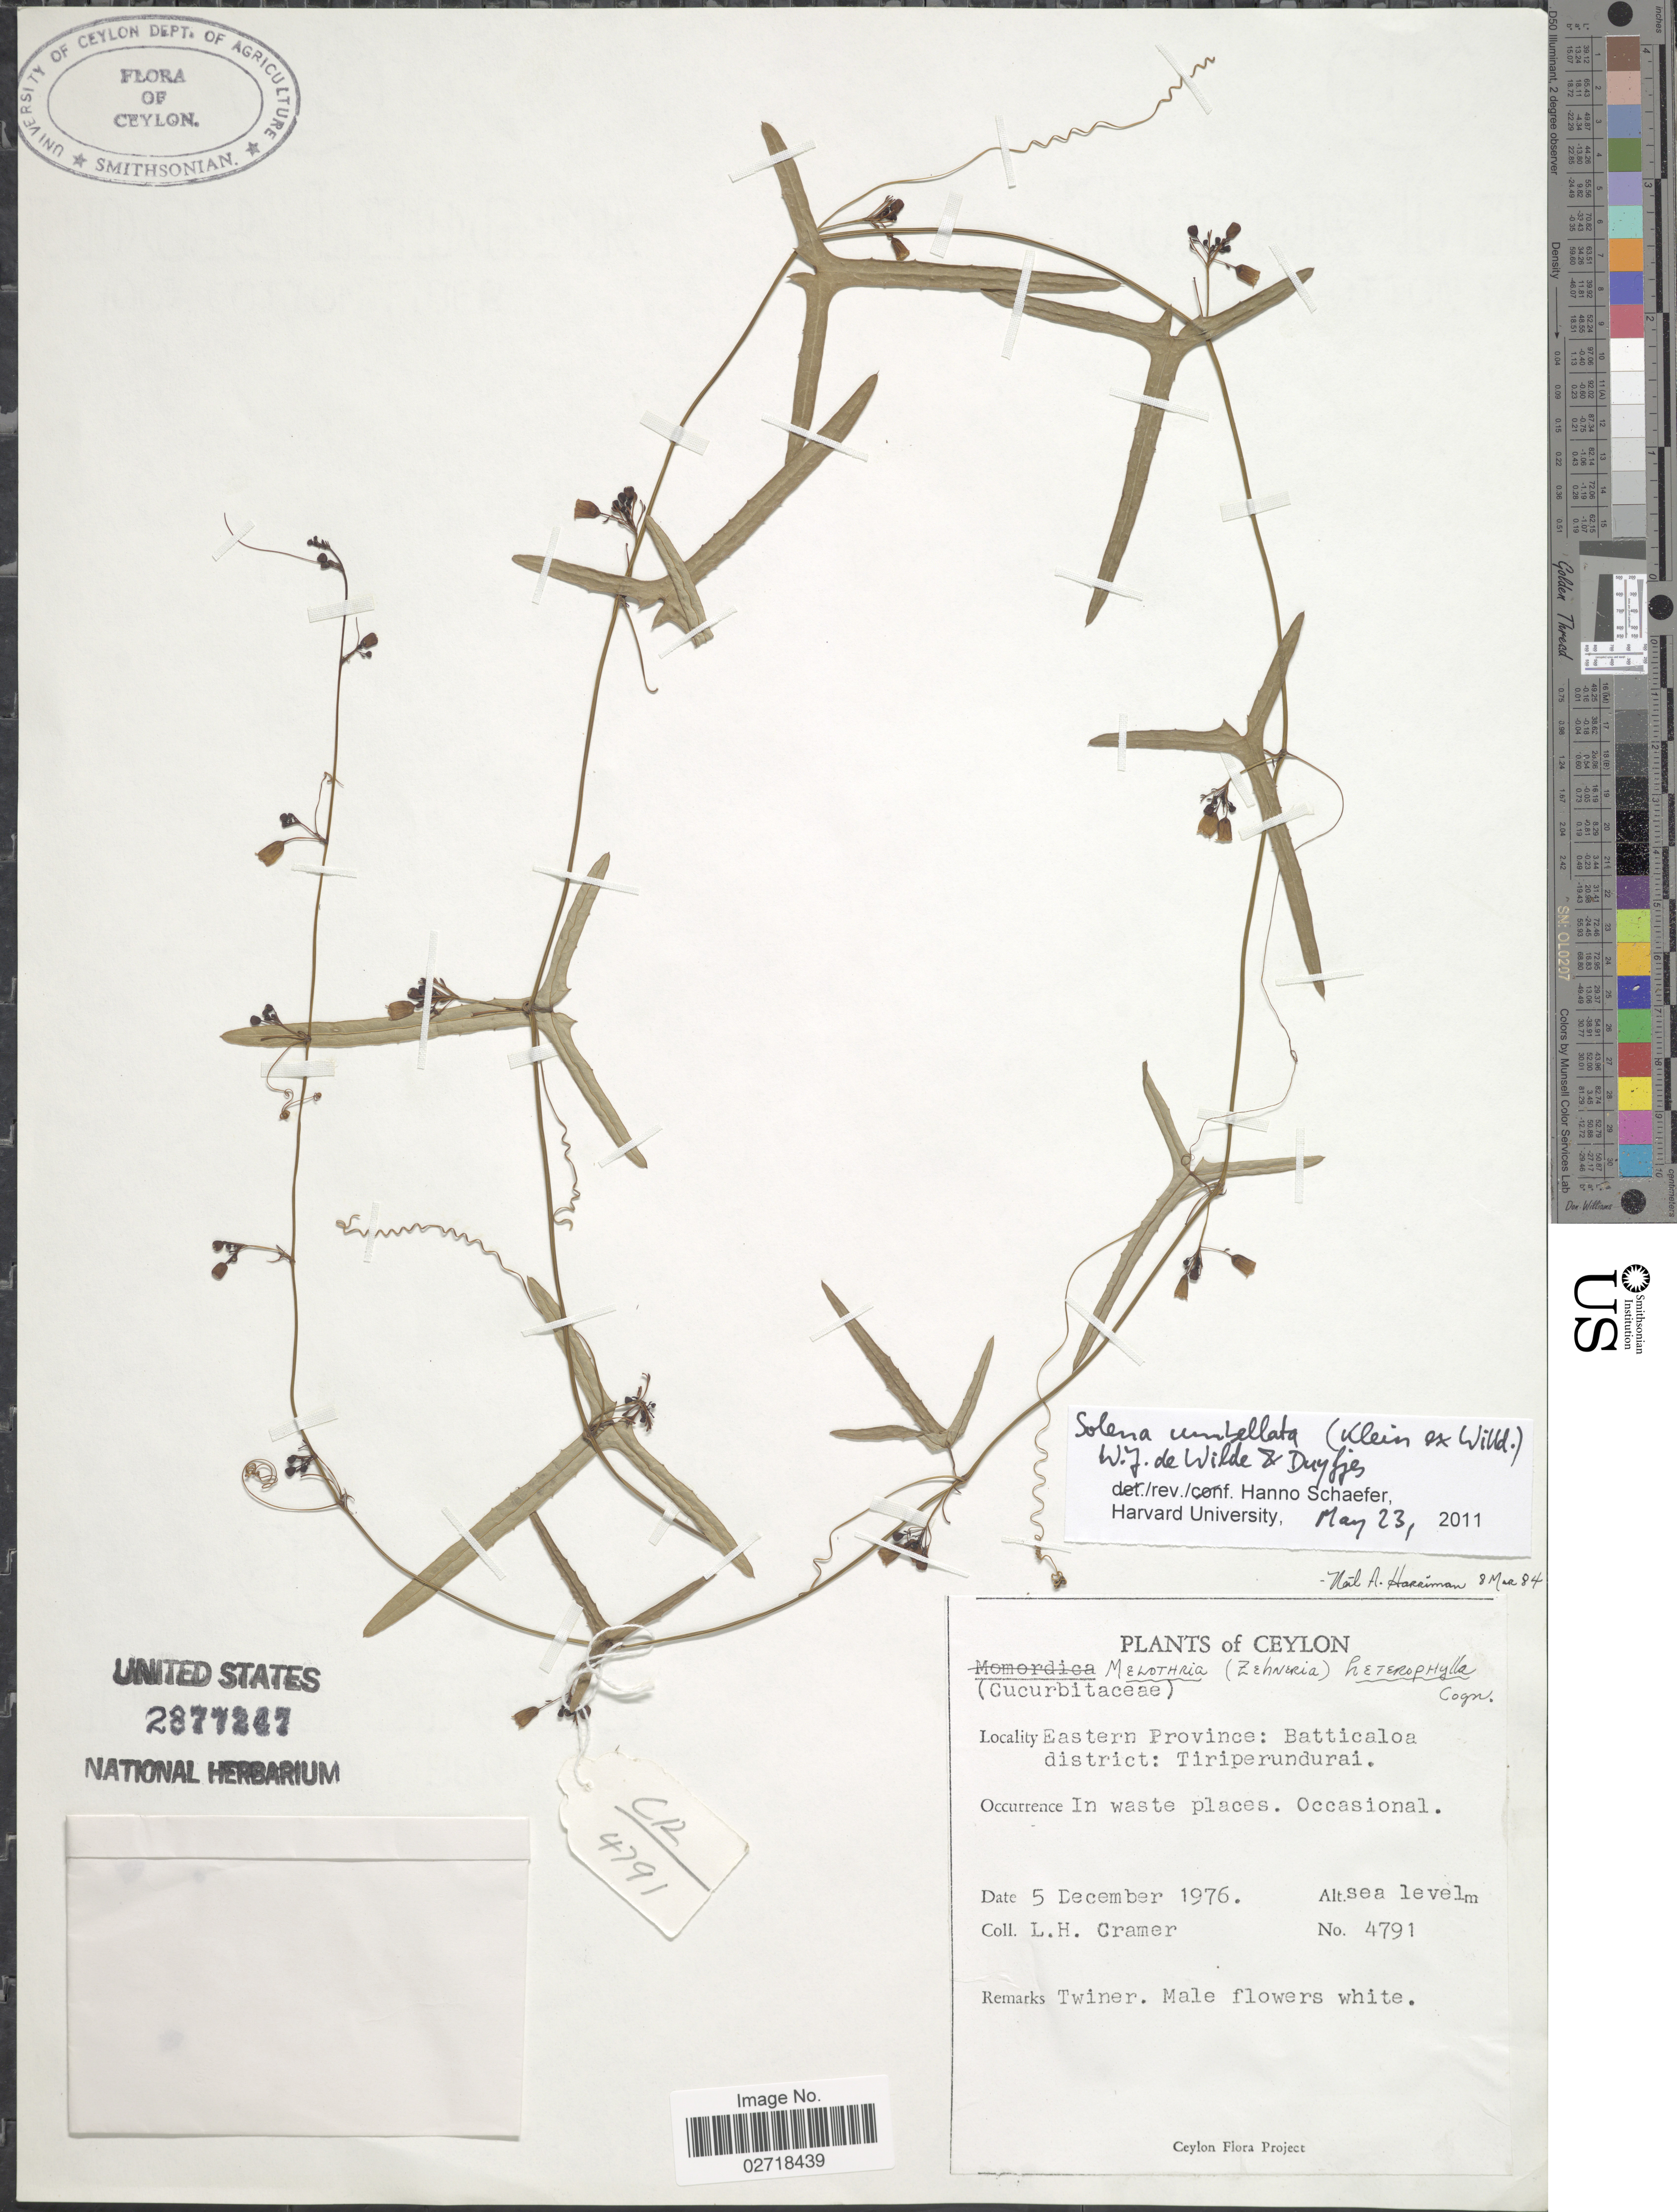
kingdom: Plantae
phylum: Tracheophyta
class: Magnoliopsida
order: Cucurbitales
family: Cucurbitaceae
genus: Solena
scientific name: Solena umbellata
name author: W.J. de Wilde & Duyfjes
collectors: L. H. Cramer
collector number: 4791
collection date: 1976-12-05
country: Sri Lanka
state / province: Eastern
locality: Ceylon. Batticaloa district: Tiriperundurai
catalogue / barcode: US 2877247